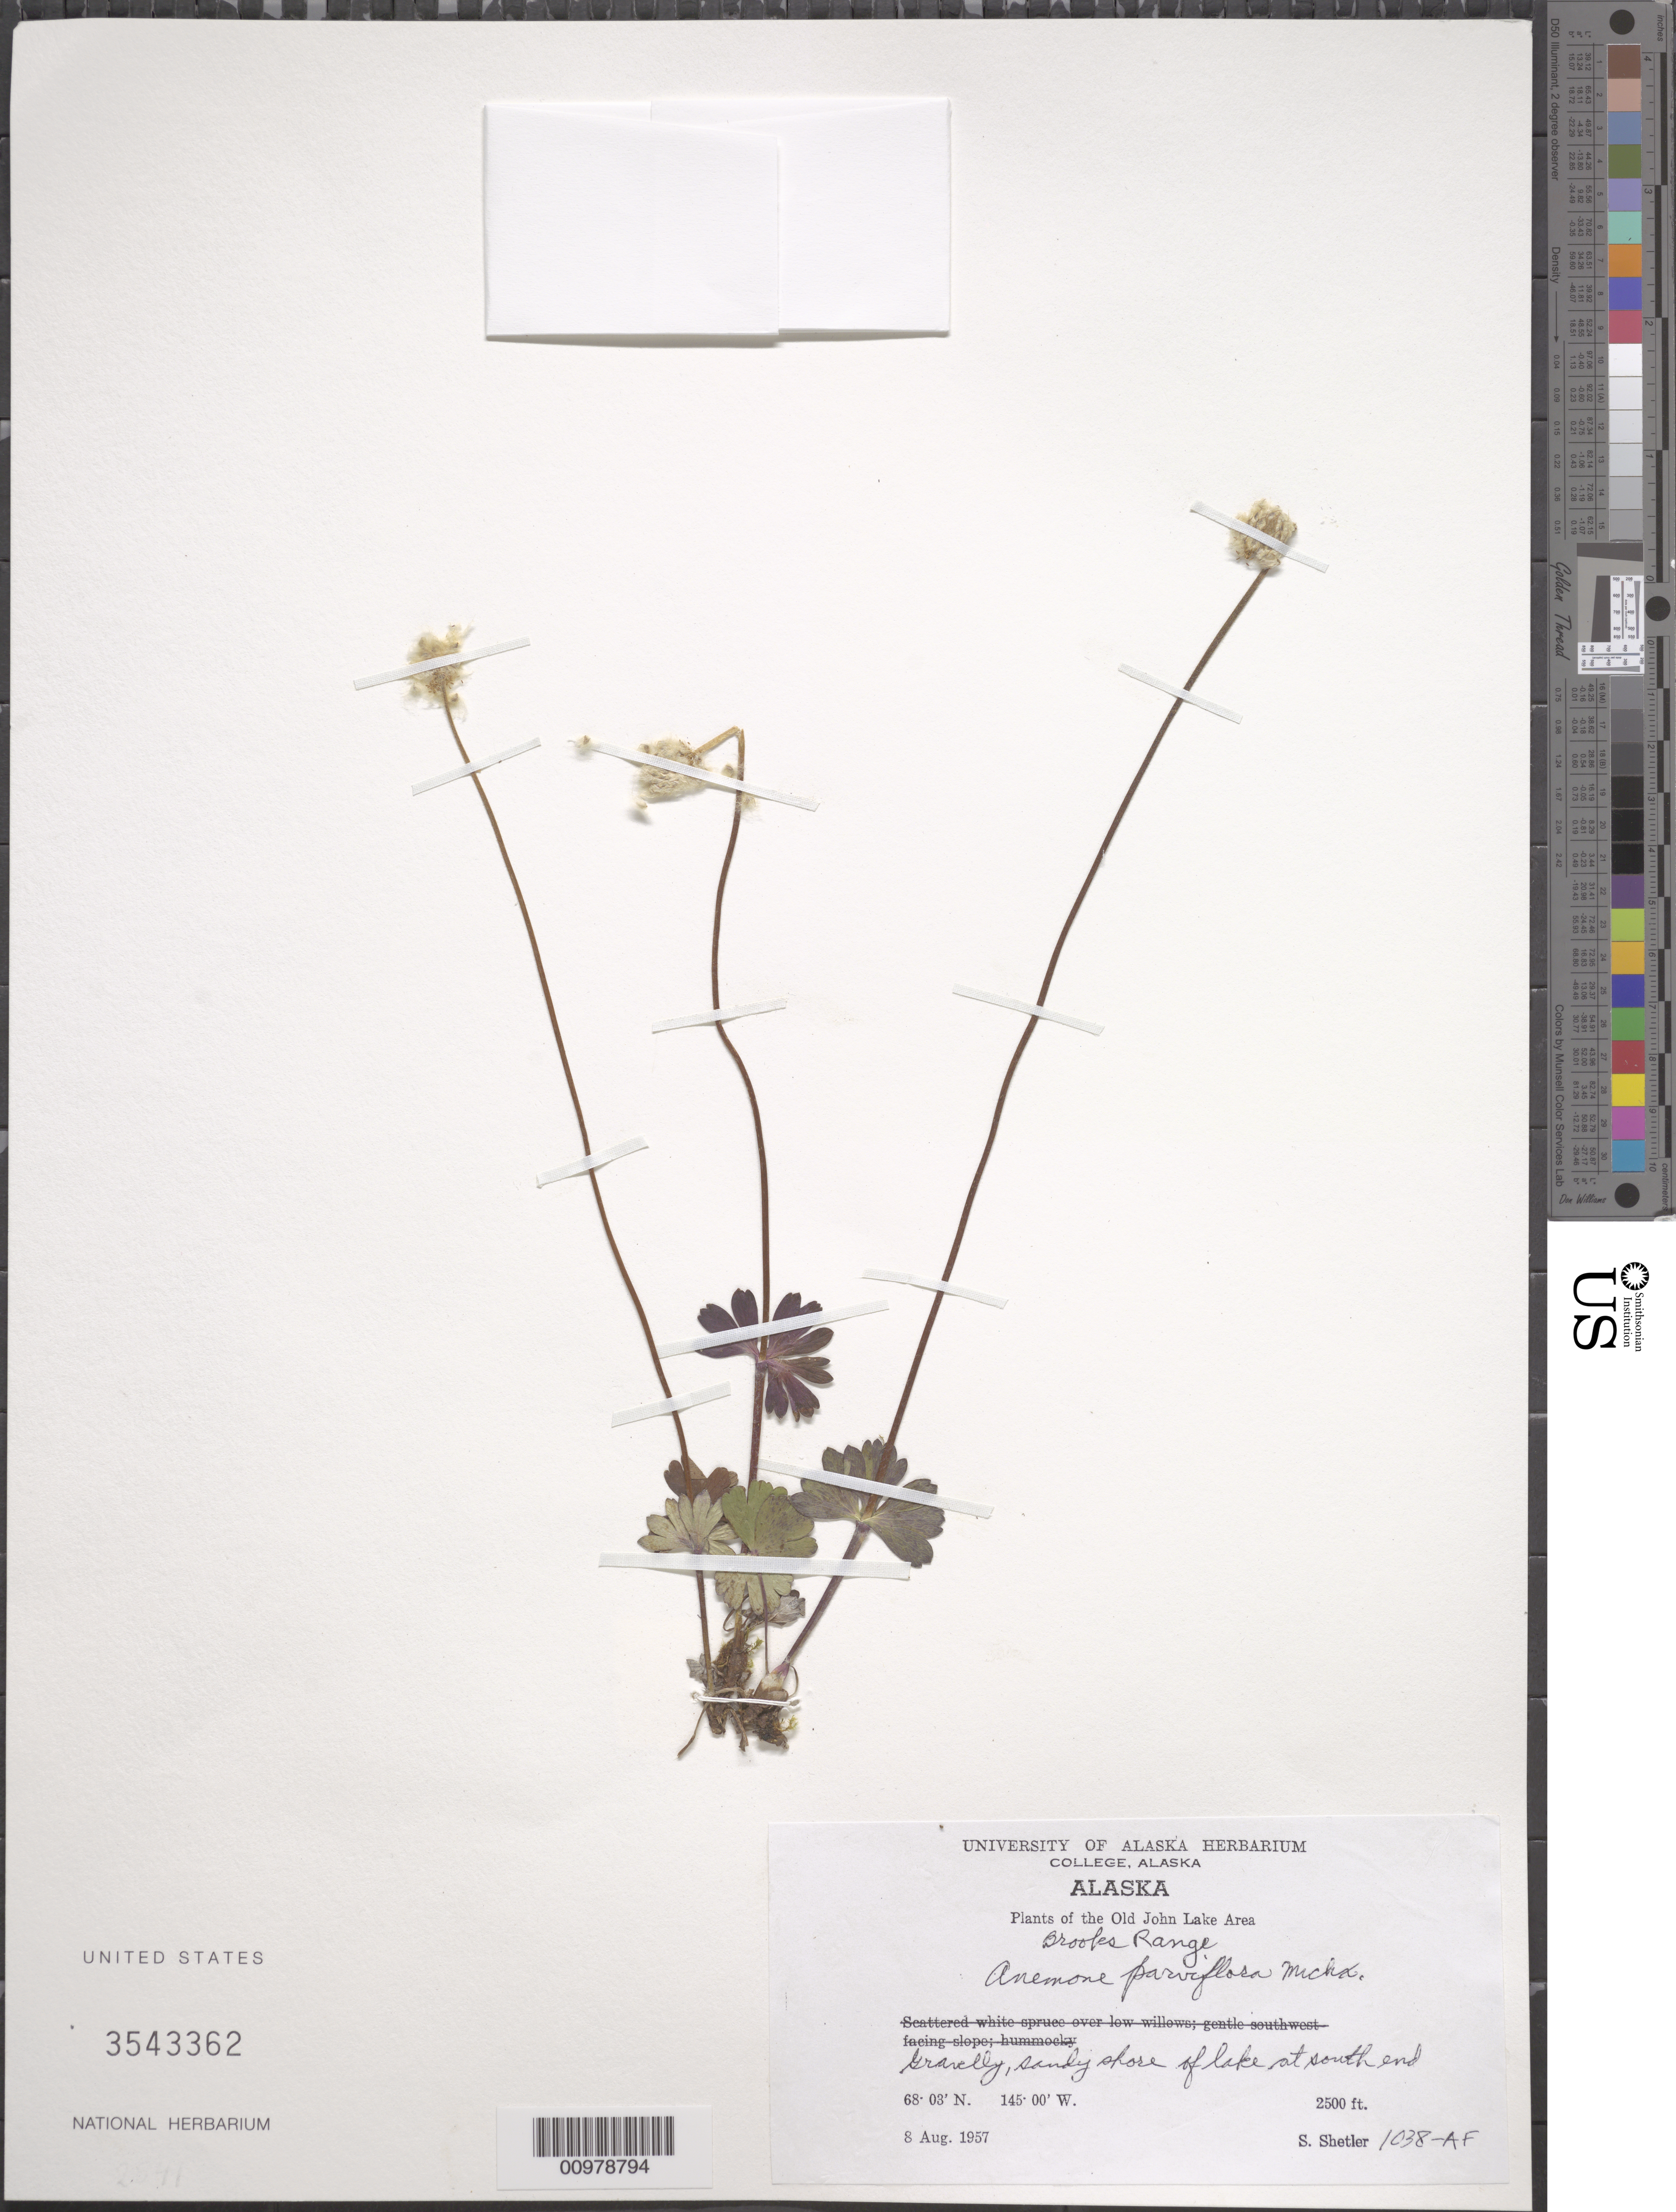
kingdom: Plantae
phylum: Tracheophyta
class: Magnoliopsida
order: Ranunculales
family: Ranunculaceae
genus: Anemone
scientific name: Anemone parviflora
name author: Michx.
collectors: S. Shetler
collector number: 1038-AF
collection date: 1957-08-08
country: United States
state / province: Alaska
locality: The Old John Lake Area. Brooks Range.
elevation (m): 762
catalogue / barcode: US 3543362